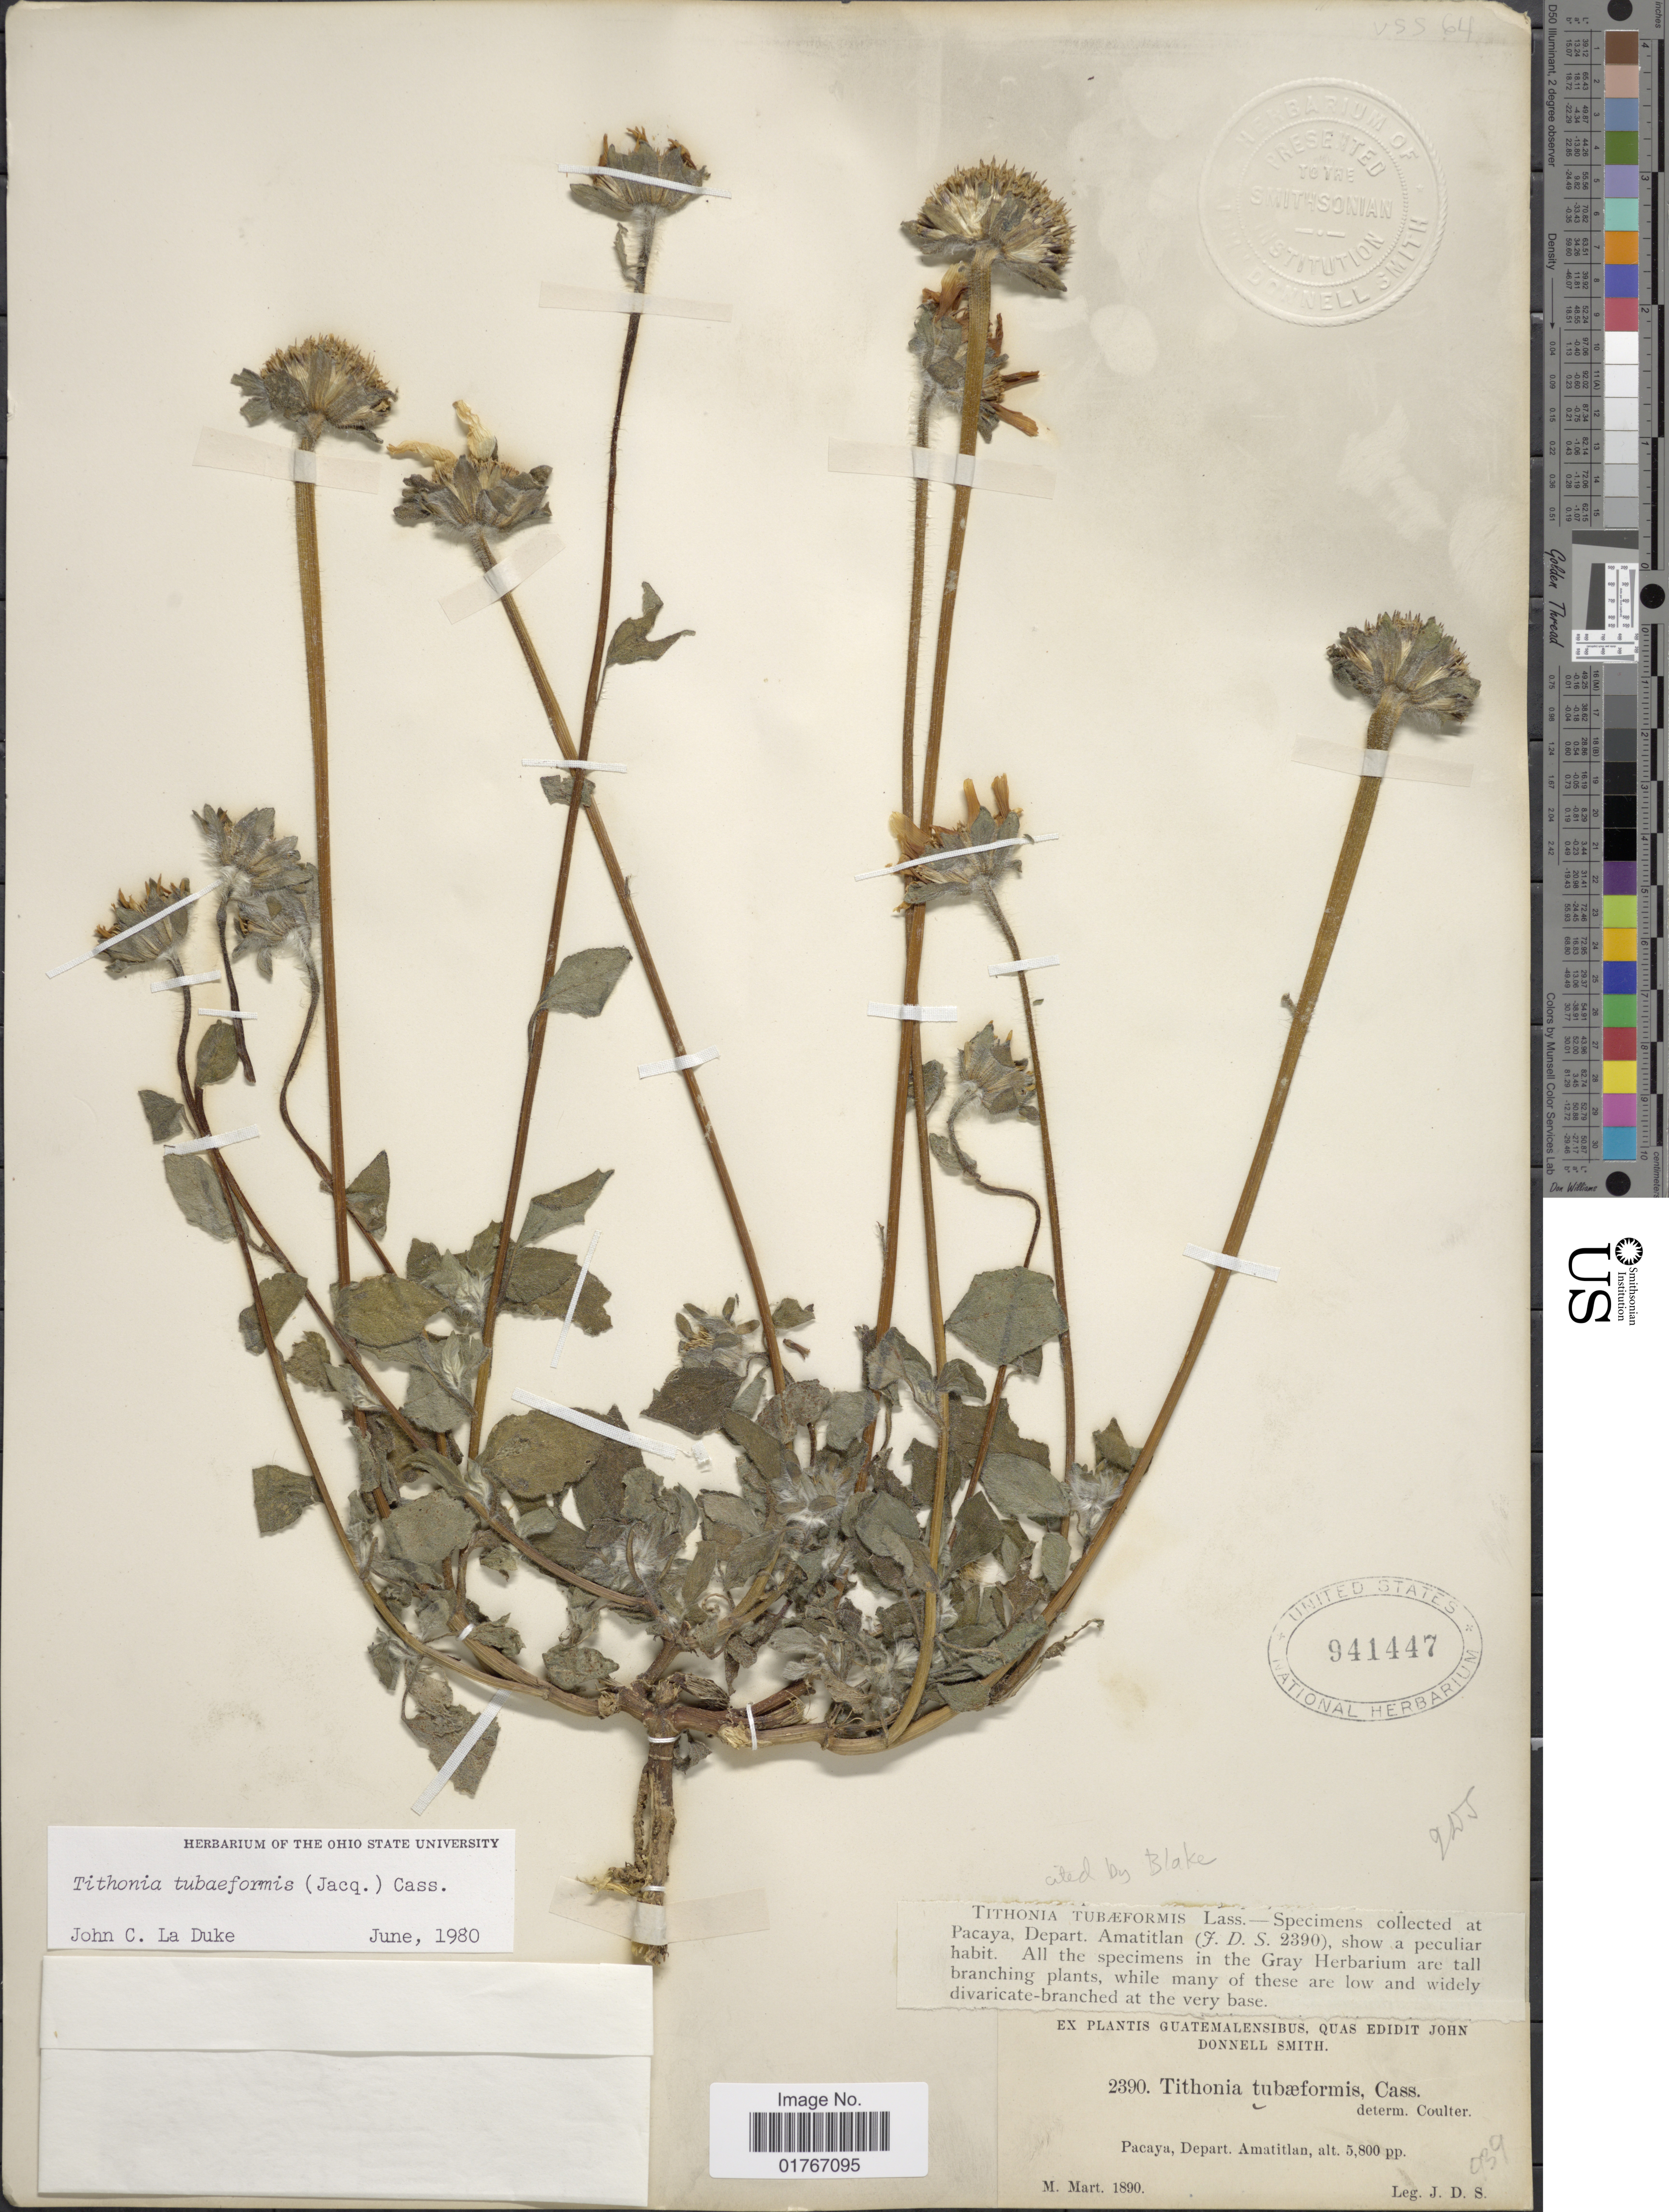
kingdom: Plantae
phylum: Tracheophyta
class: Magnoliopsida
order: Asterales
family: Asteraceae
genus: Tithonia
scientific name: Tithonia tubaeformis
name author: (Jacq.) Cass.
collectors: J. Donnell Smith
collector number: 2390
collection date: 1890-03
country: Guatemala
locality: Pacaya, Depart Amatitlan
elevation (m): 1768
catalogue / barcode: US 941447